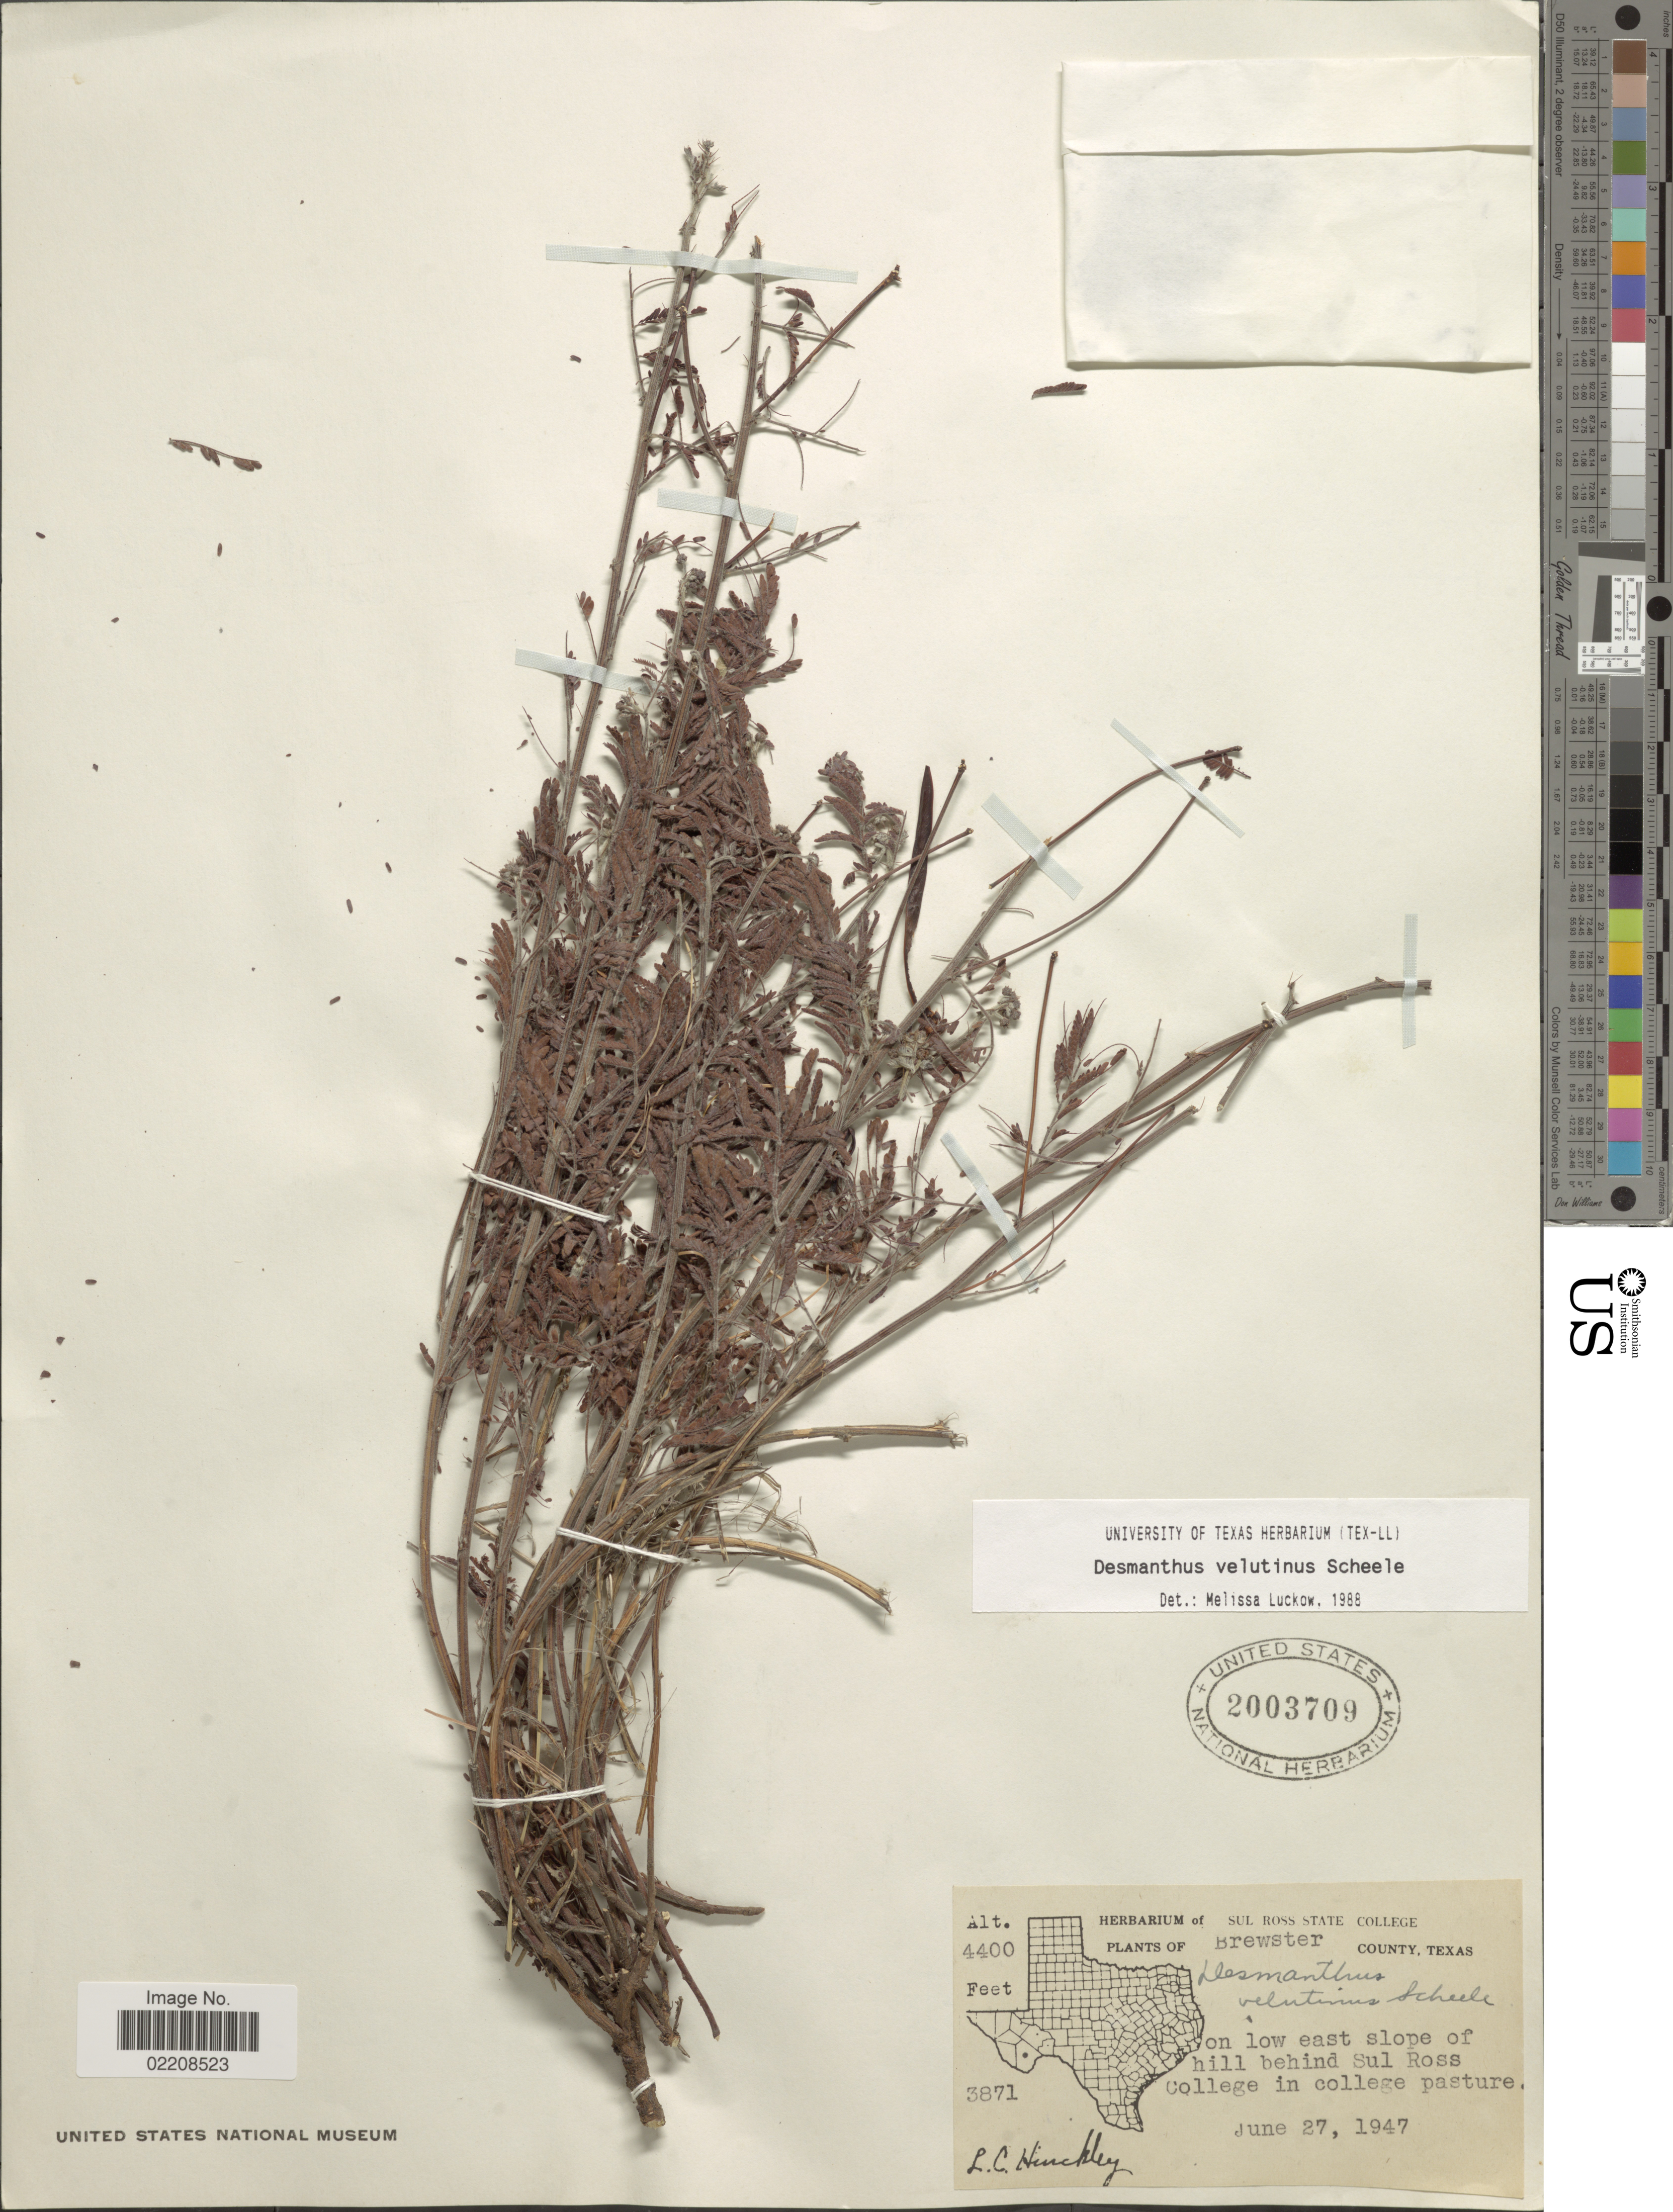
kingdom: Plantae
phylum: Tracheophyta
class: Magnoliopsida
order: Fabales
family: Fabaceae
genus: Desmanthus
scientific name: Desmanthus velutinus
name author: Scheele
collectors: L. Hinckley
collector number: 3871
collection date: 1947-06-27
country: United States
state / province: Texas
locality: Brewster County, Texas. On low east slope of hill behind Sul Ross College in college pasture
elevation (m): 1341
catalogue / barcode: US 2003709